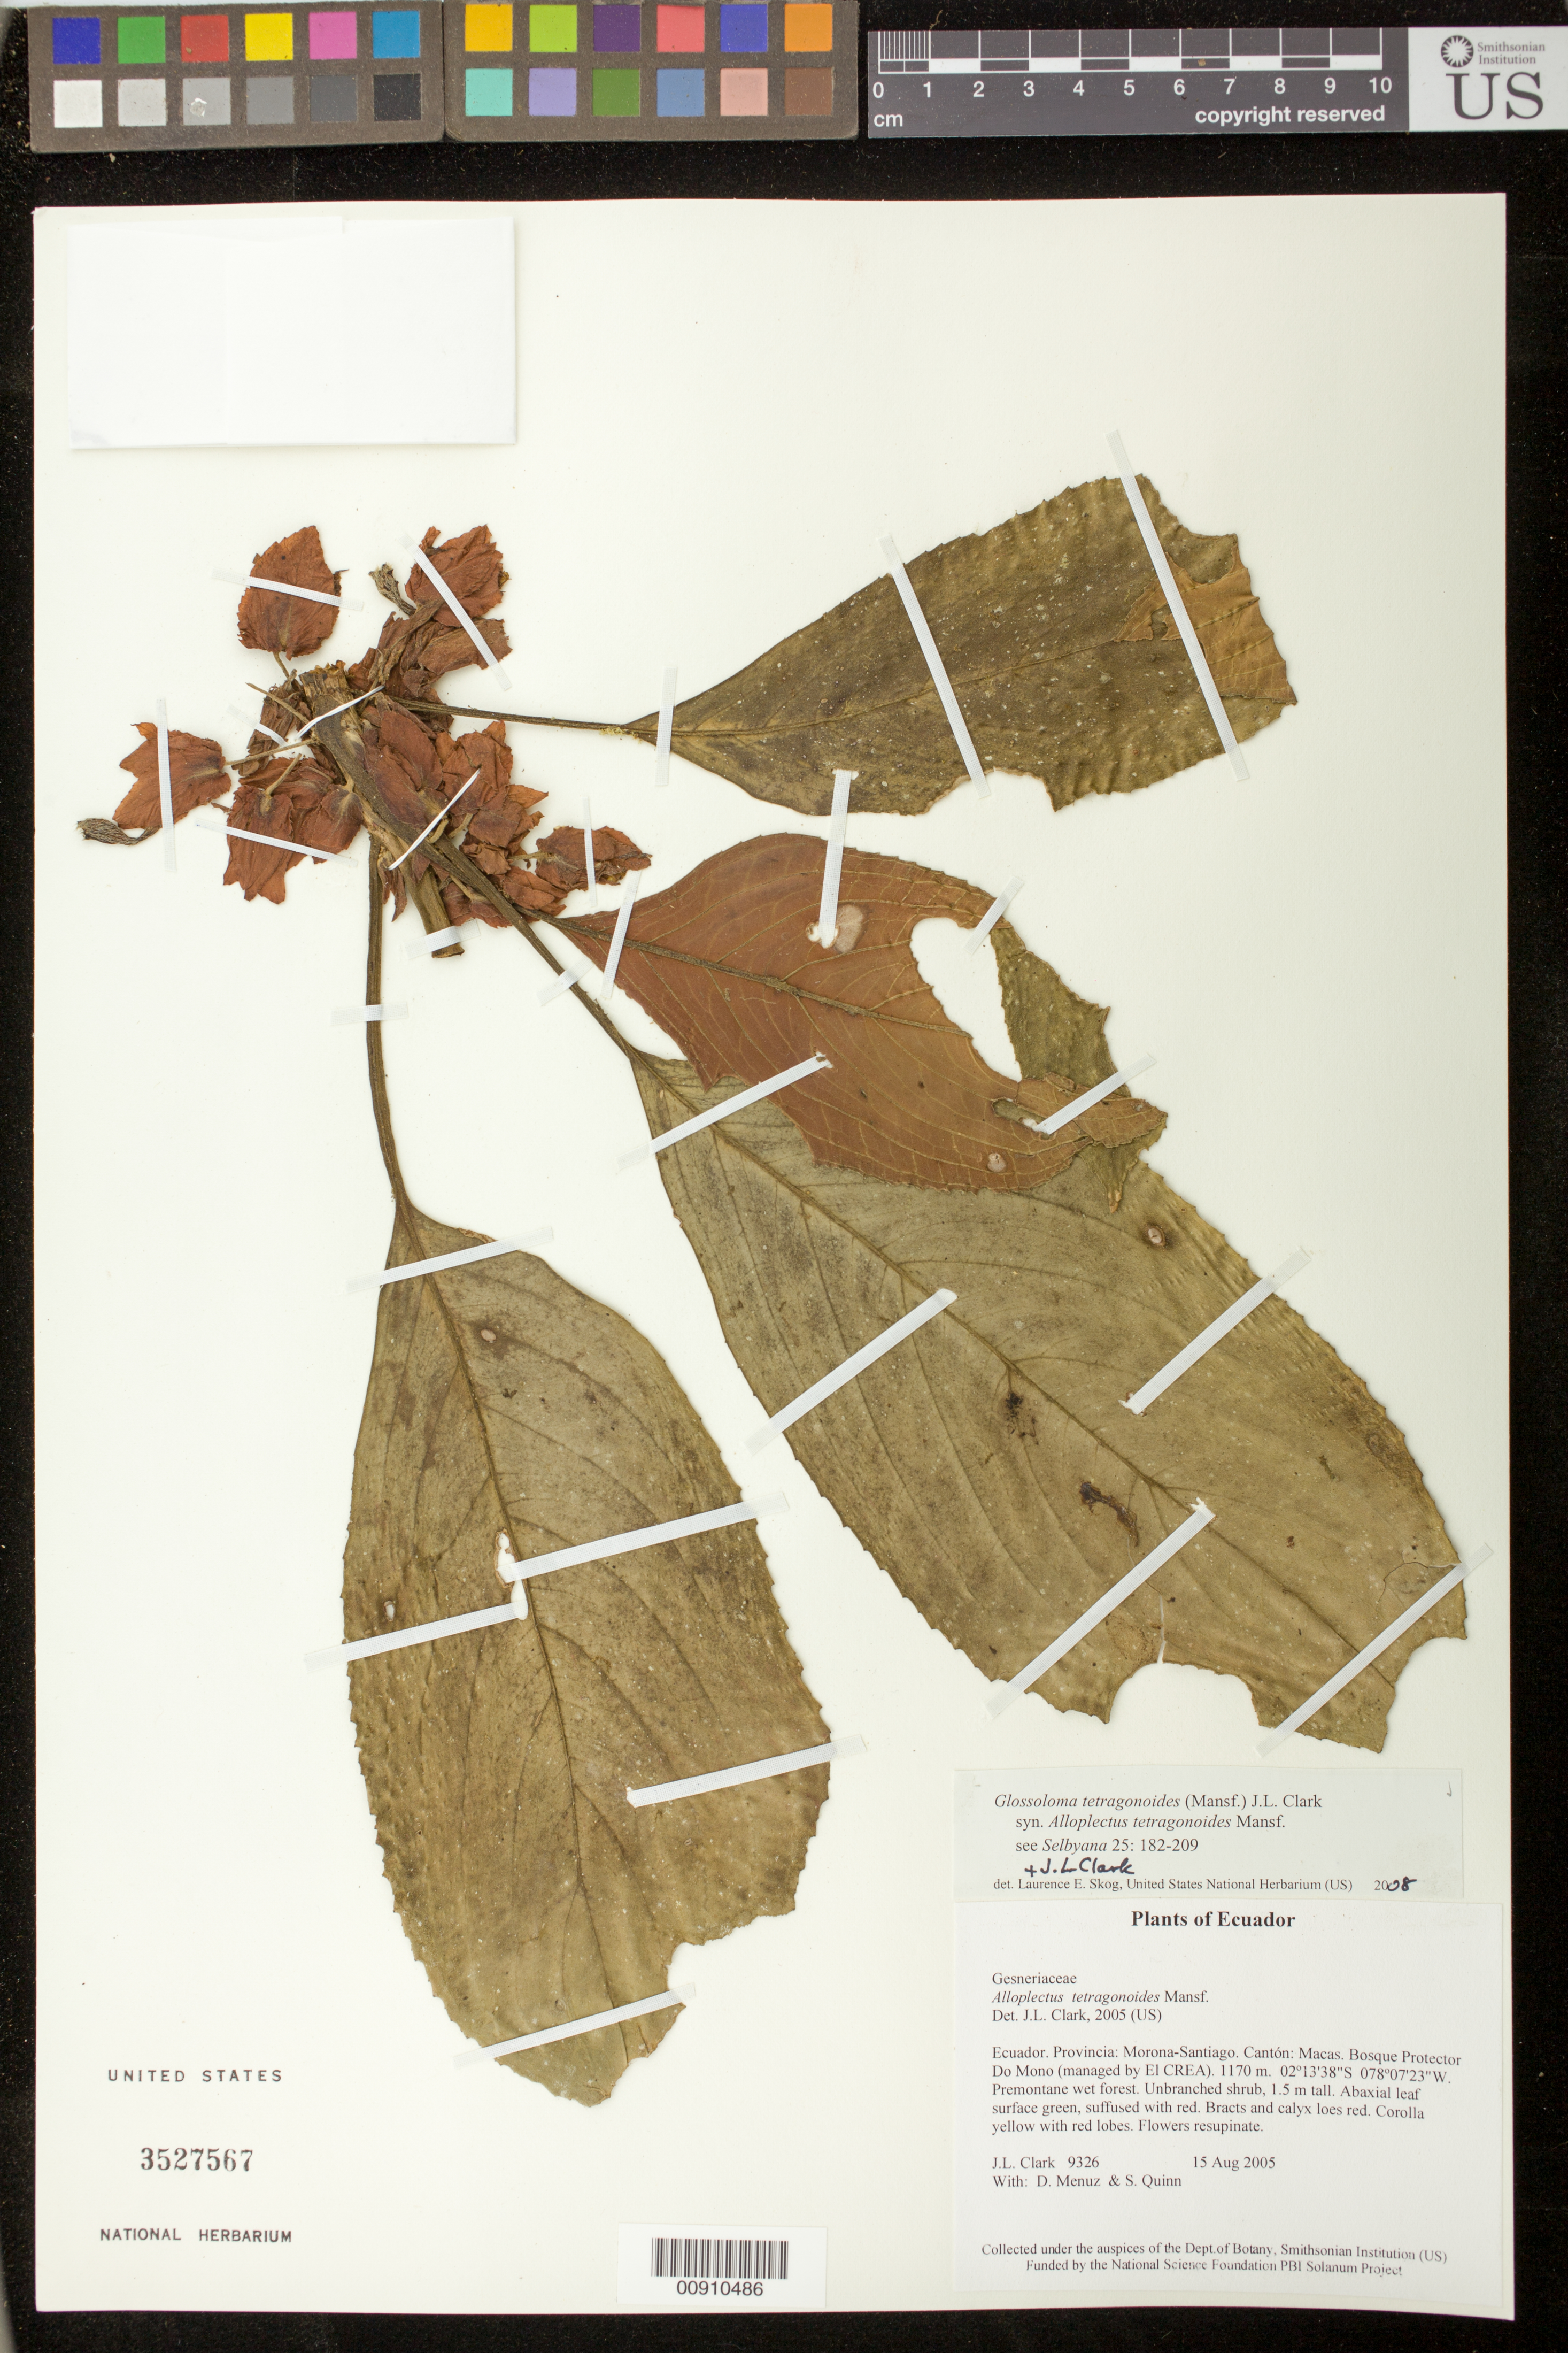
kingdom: Plantae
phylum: Tracheophyta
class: Magnoliopsida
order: Lamiales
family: Gesneriaceae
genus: Glossoloma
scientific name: Glossoloma tetragonoides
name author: (Mansf.) J.L. Clark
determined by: Clark, J. L.; Skog, Laurence E.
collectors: J. L. Clark, D. Menuz & S. Quinn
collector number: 9326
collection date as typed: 15 Aug 2005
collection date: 2005-08-15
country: Ecuador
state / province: Morona-Santiago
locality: Macas. Bosque Protector Do Mono (managed by El CREA).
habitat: Premontane wet forest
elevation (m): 1170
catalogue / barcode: US 3527567